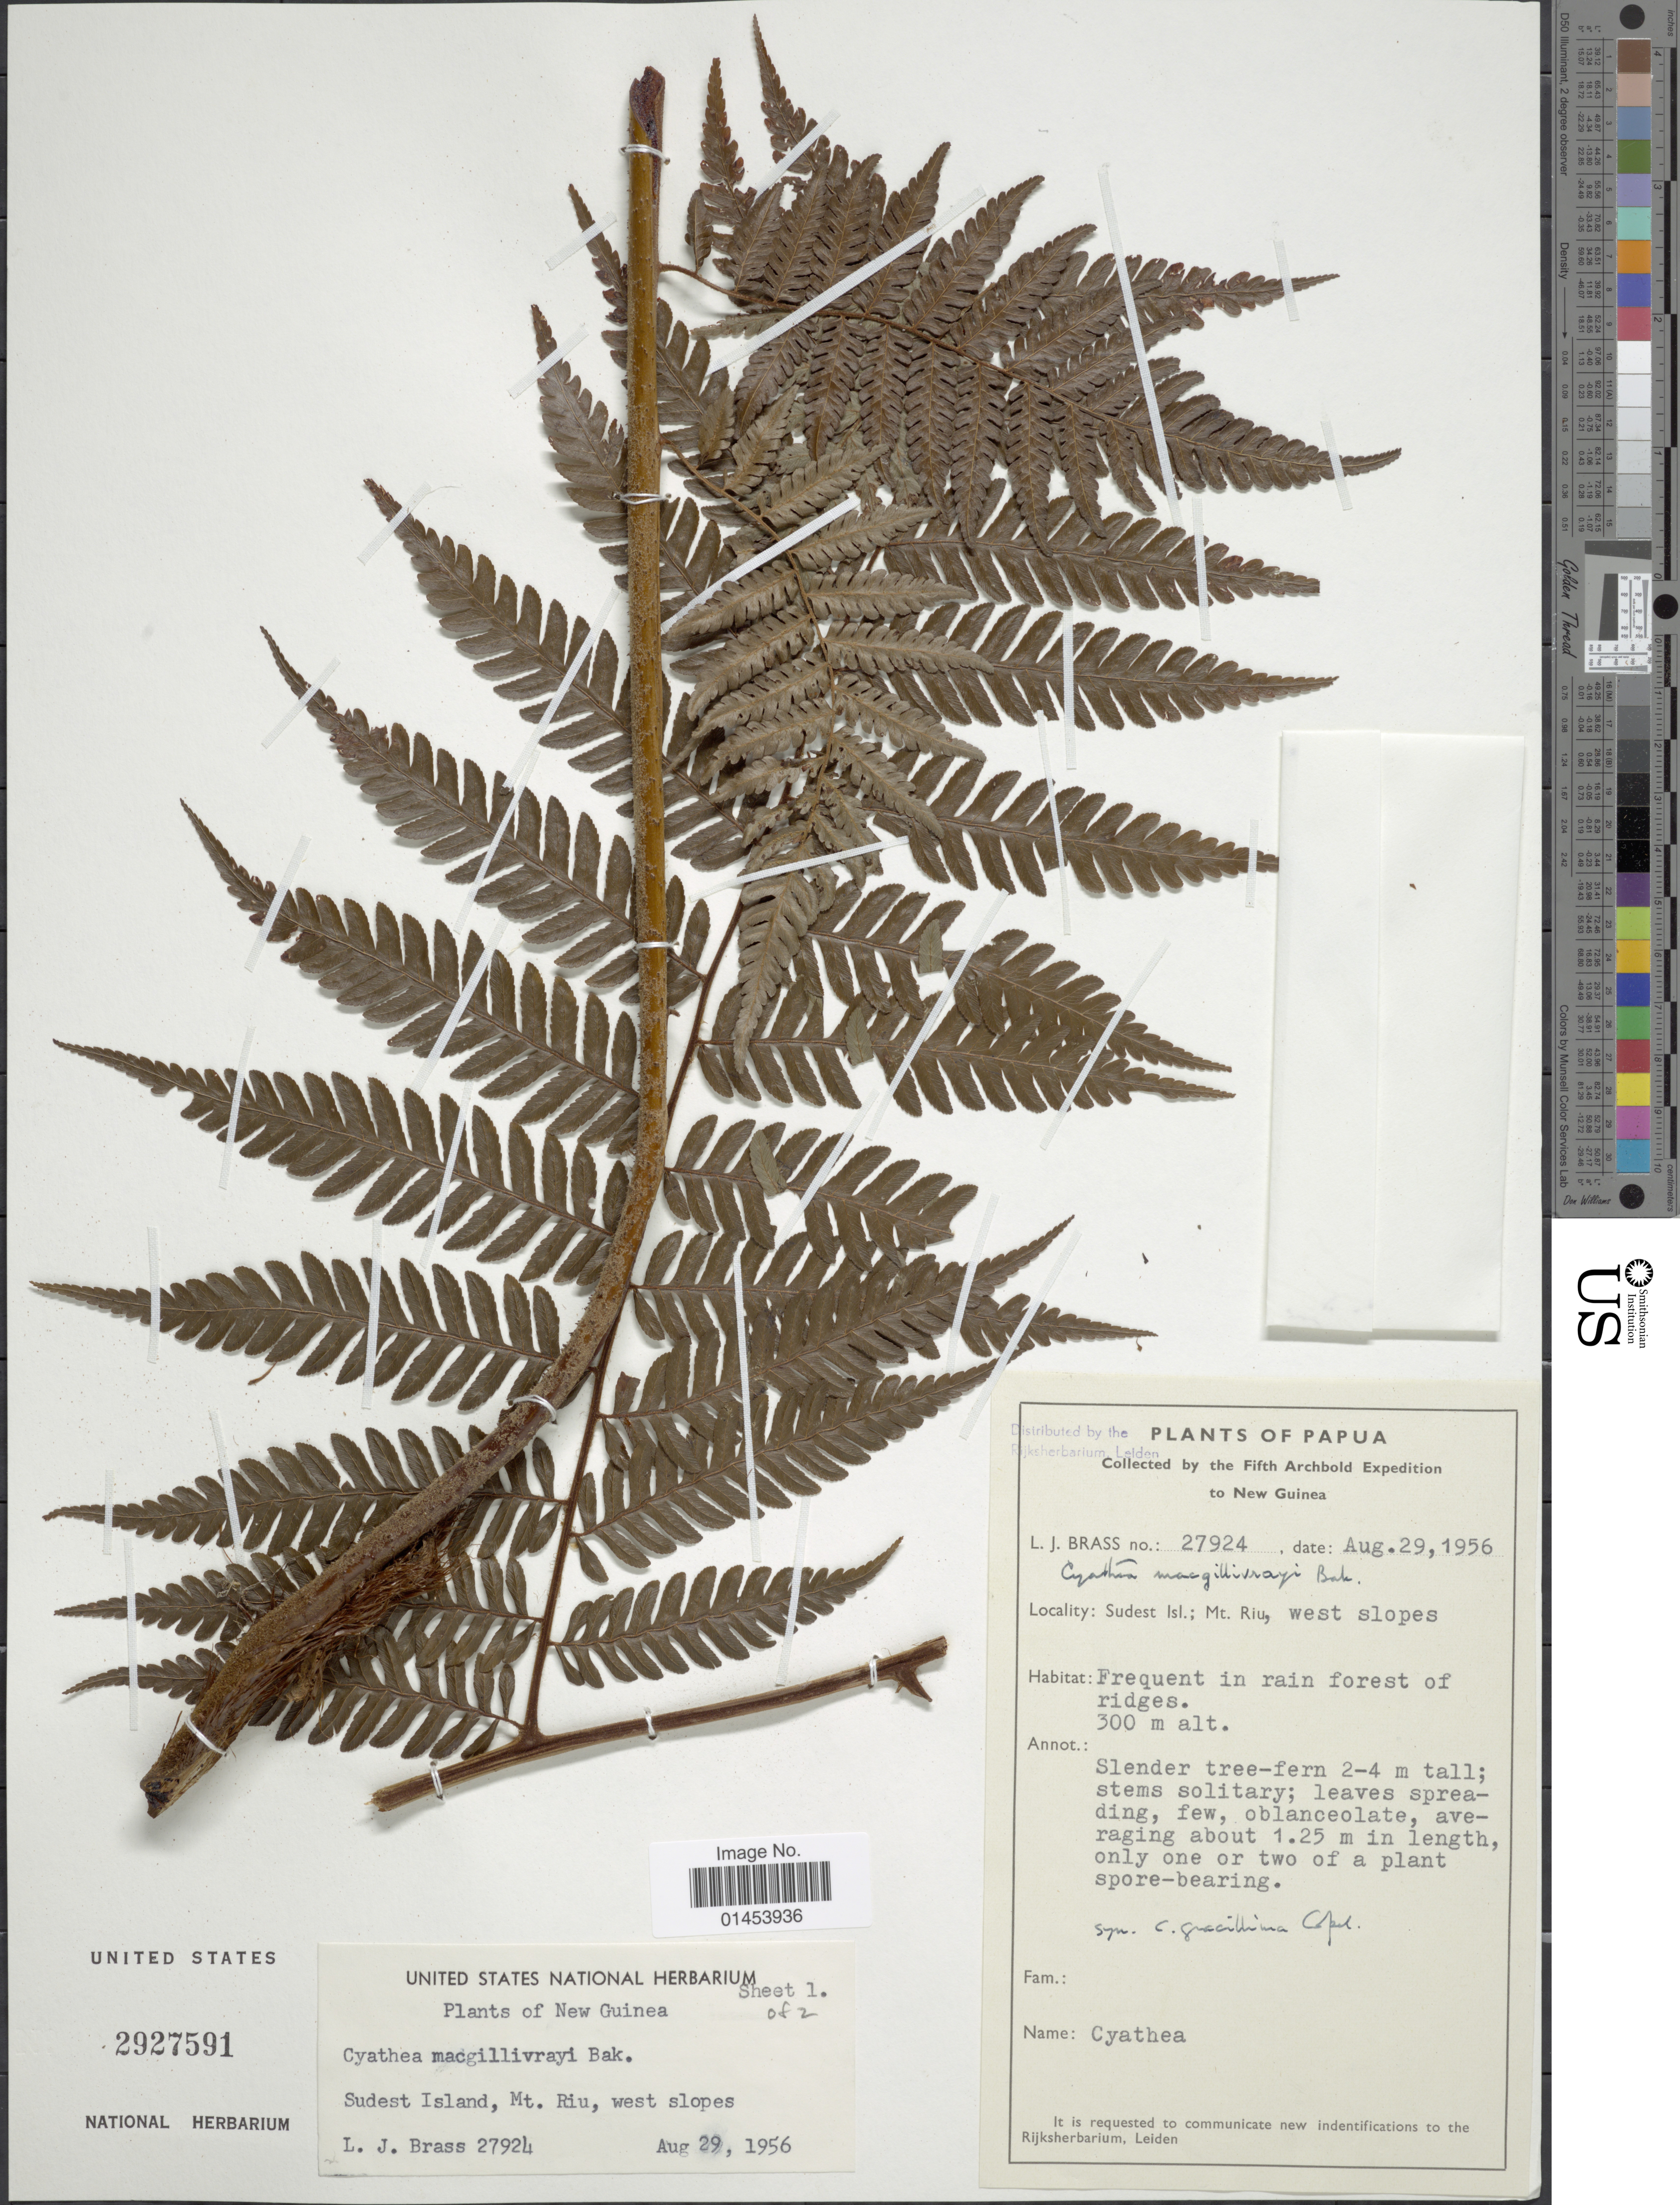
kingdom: Plantae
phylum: Tracheophyta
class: Polypodiopsida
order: Cyatheales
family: Cyatheaceae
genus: Cyathea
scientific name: Cyathea macgillivrayi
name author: (Baker) Domin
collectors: L. J. Brass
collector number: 27924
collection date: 1956-08-29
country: Papua New Guinea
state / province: Milne Bay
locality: Sudest Isl.; Mt. Riu, west slopes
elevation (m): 300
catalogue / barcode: US 2927591